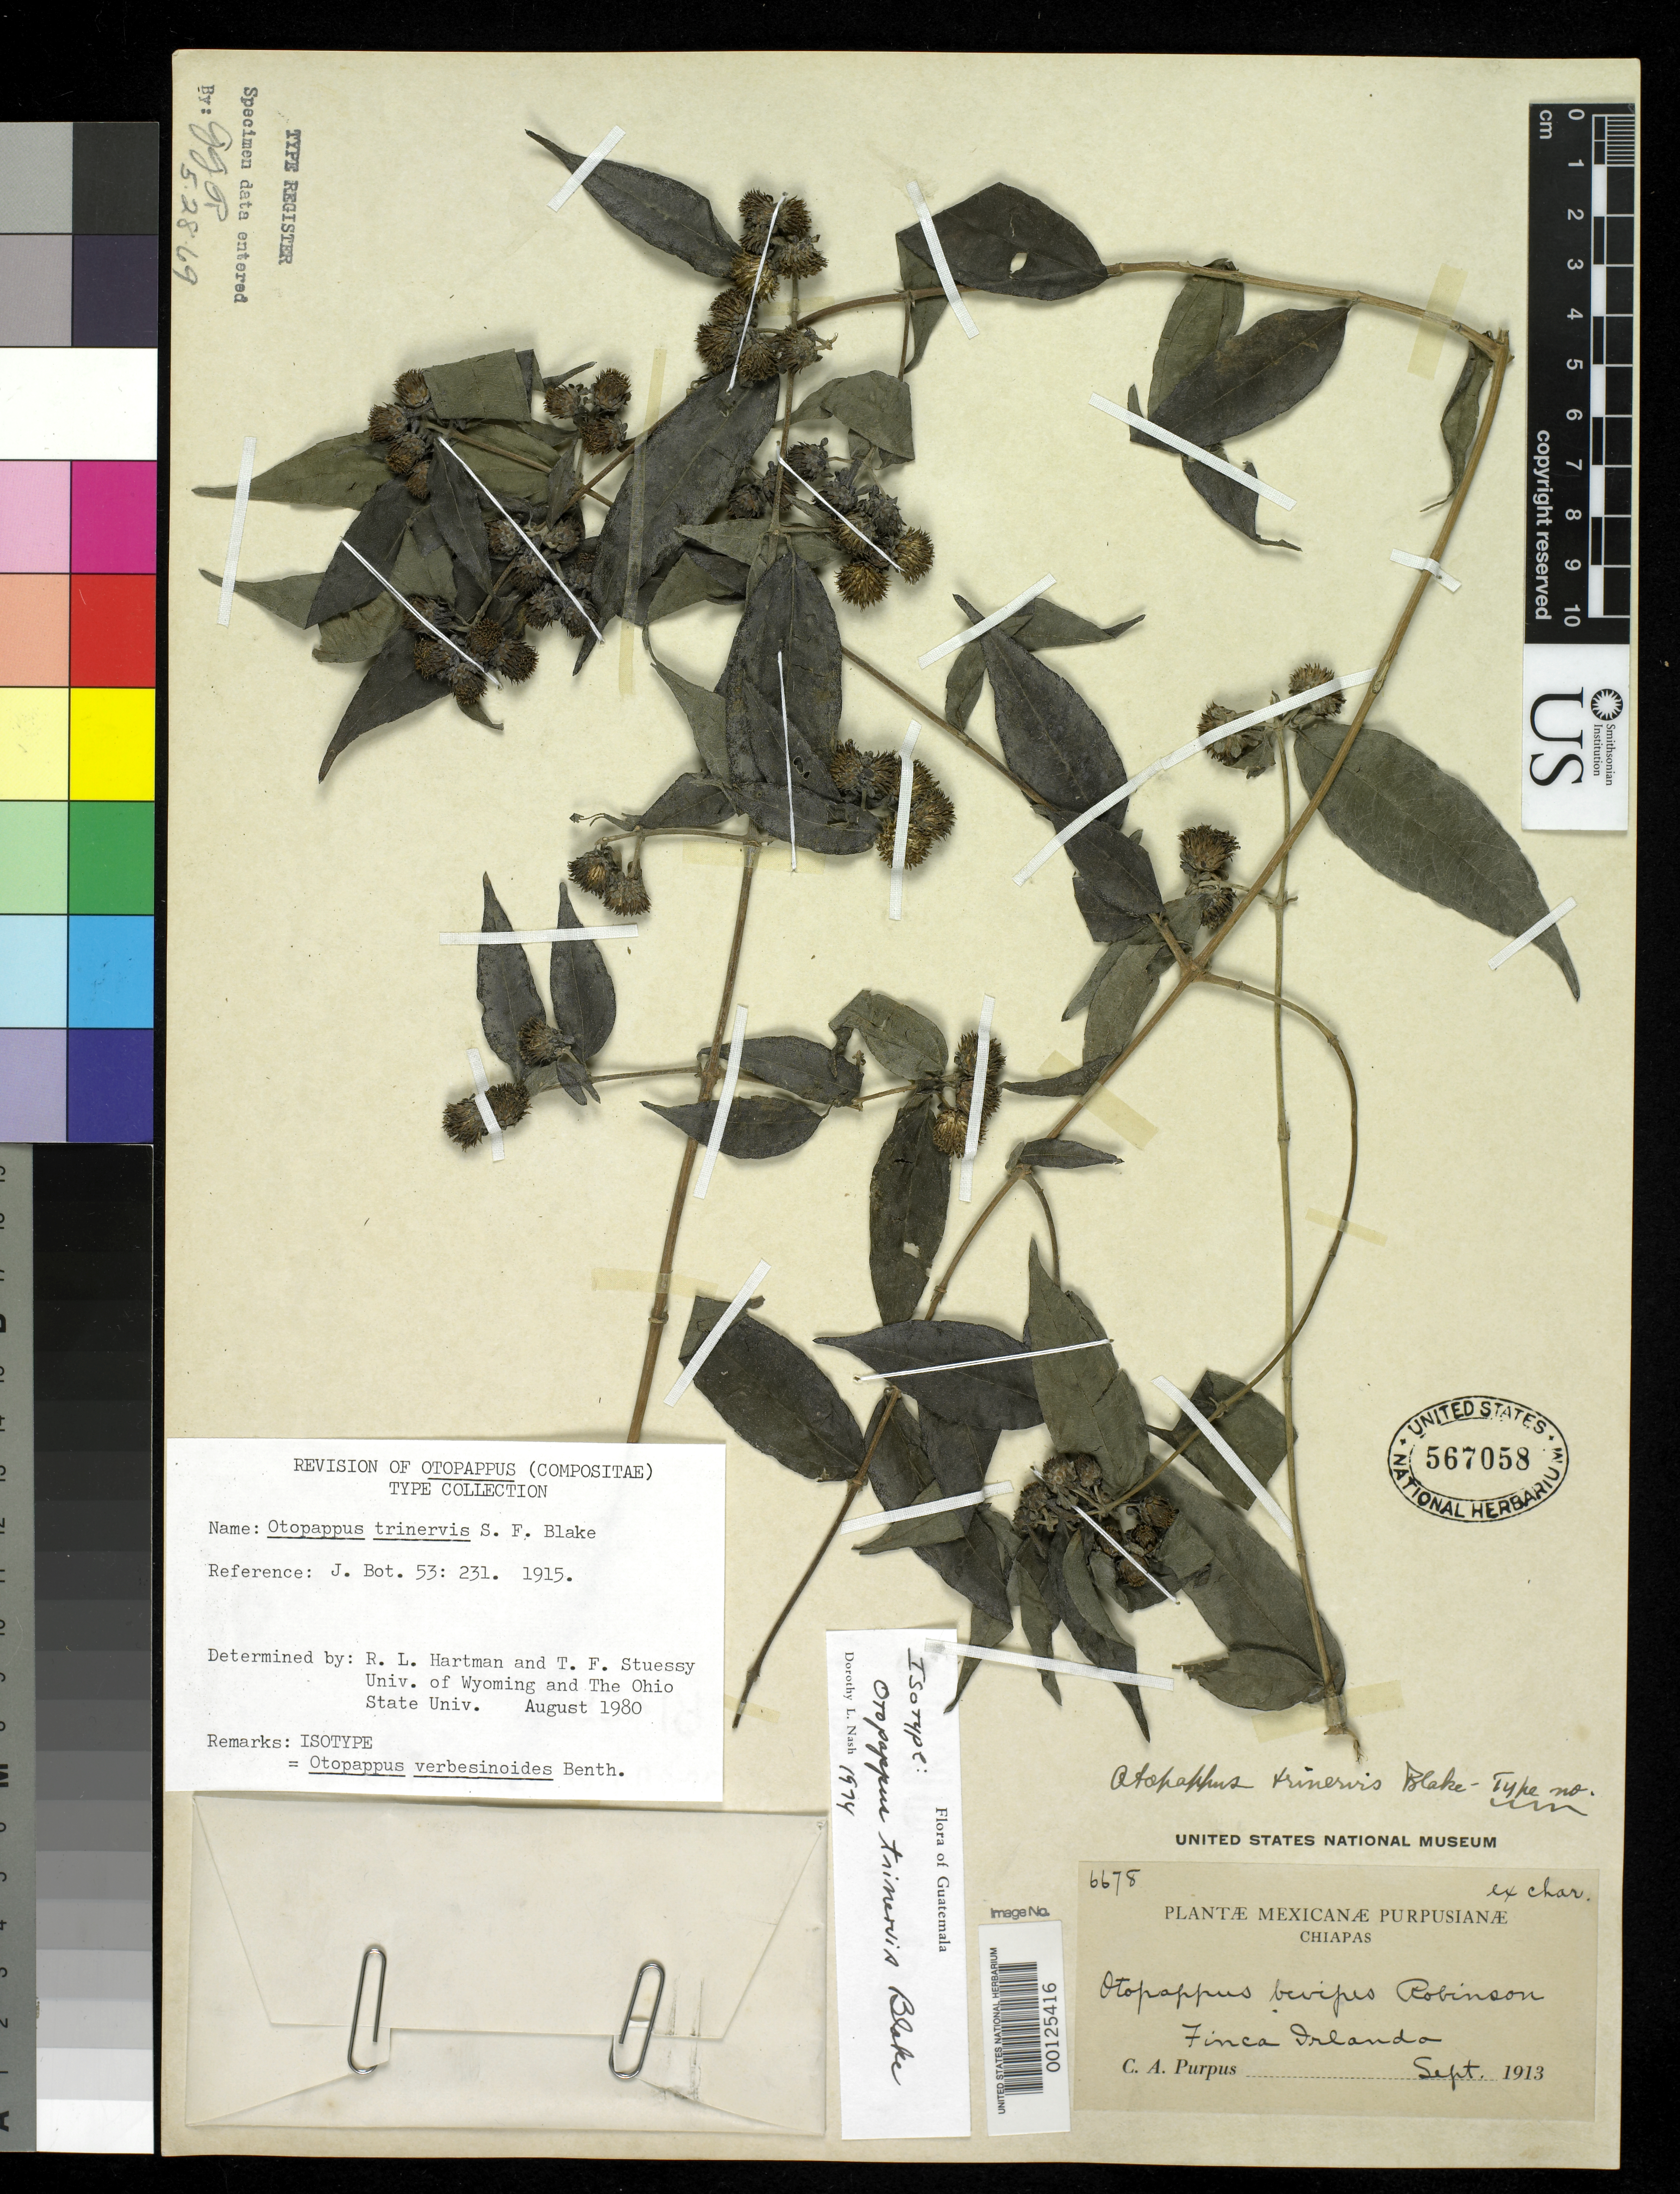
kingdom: Plantae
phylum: Tracheophyta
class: Magnoliopsida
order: Asterales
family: Asteraceae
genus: Otopappus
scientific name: Otopappus trinervis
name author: S.F. Blake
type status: Isotype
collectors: C. A. Purpus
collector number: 6678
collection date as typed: Sep 1913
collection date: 1913-09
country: Mexico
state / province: Chiapas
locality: Finca Irlanda.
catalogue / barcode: US 567058